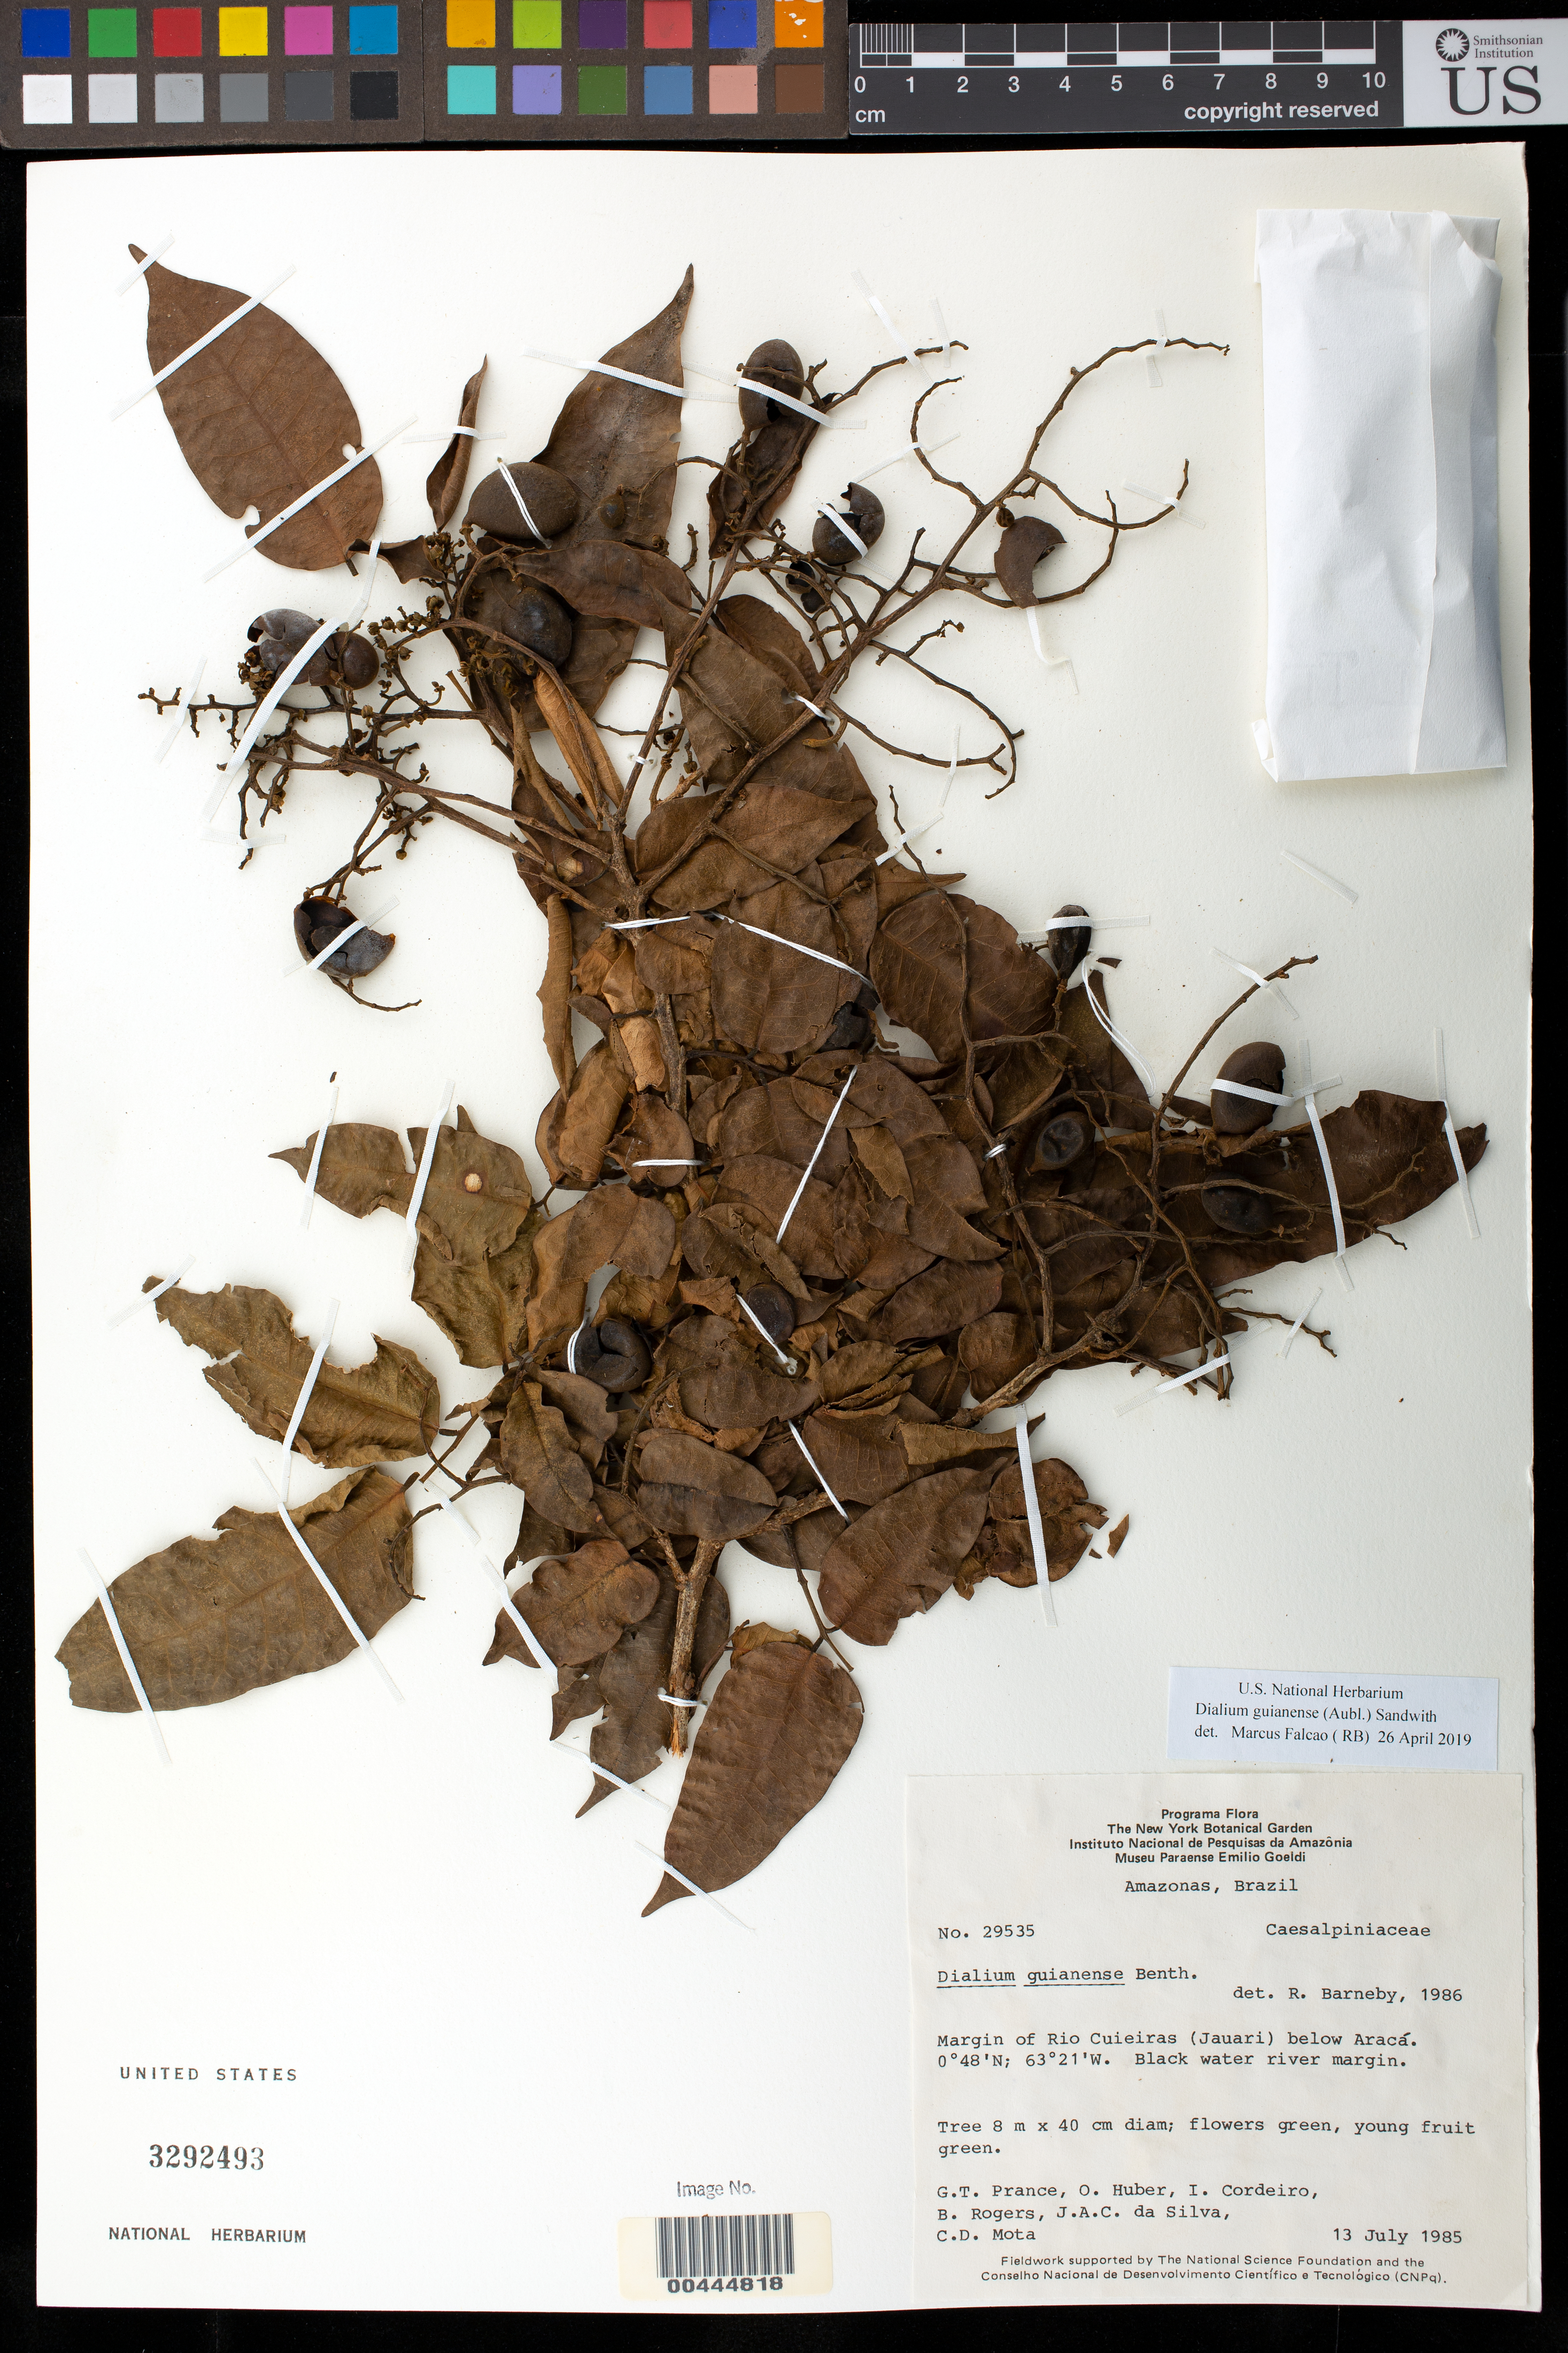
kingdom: Plantae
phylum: Tracheophyta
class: Magnoliopsida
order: Fabales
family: Fabaceae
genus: Dialium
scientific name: Dialium guianense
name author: (Aubl.) Sandwith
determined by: Falcão, Marcus J.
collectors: G. T. Prance, O. Huber, I. Cordeiro, B. Rogers, J. A. C. Silva & C. D. A. Mota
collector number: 29535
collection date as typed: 13 Jul 1985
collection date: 1985-07-13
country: Brazil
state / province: Amazonas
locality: Rio cuieiras, jauari, below araca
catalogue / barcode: US 3292493